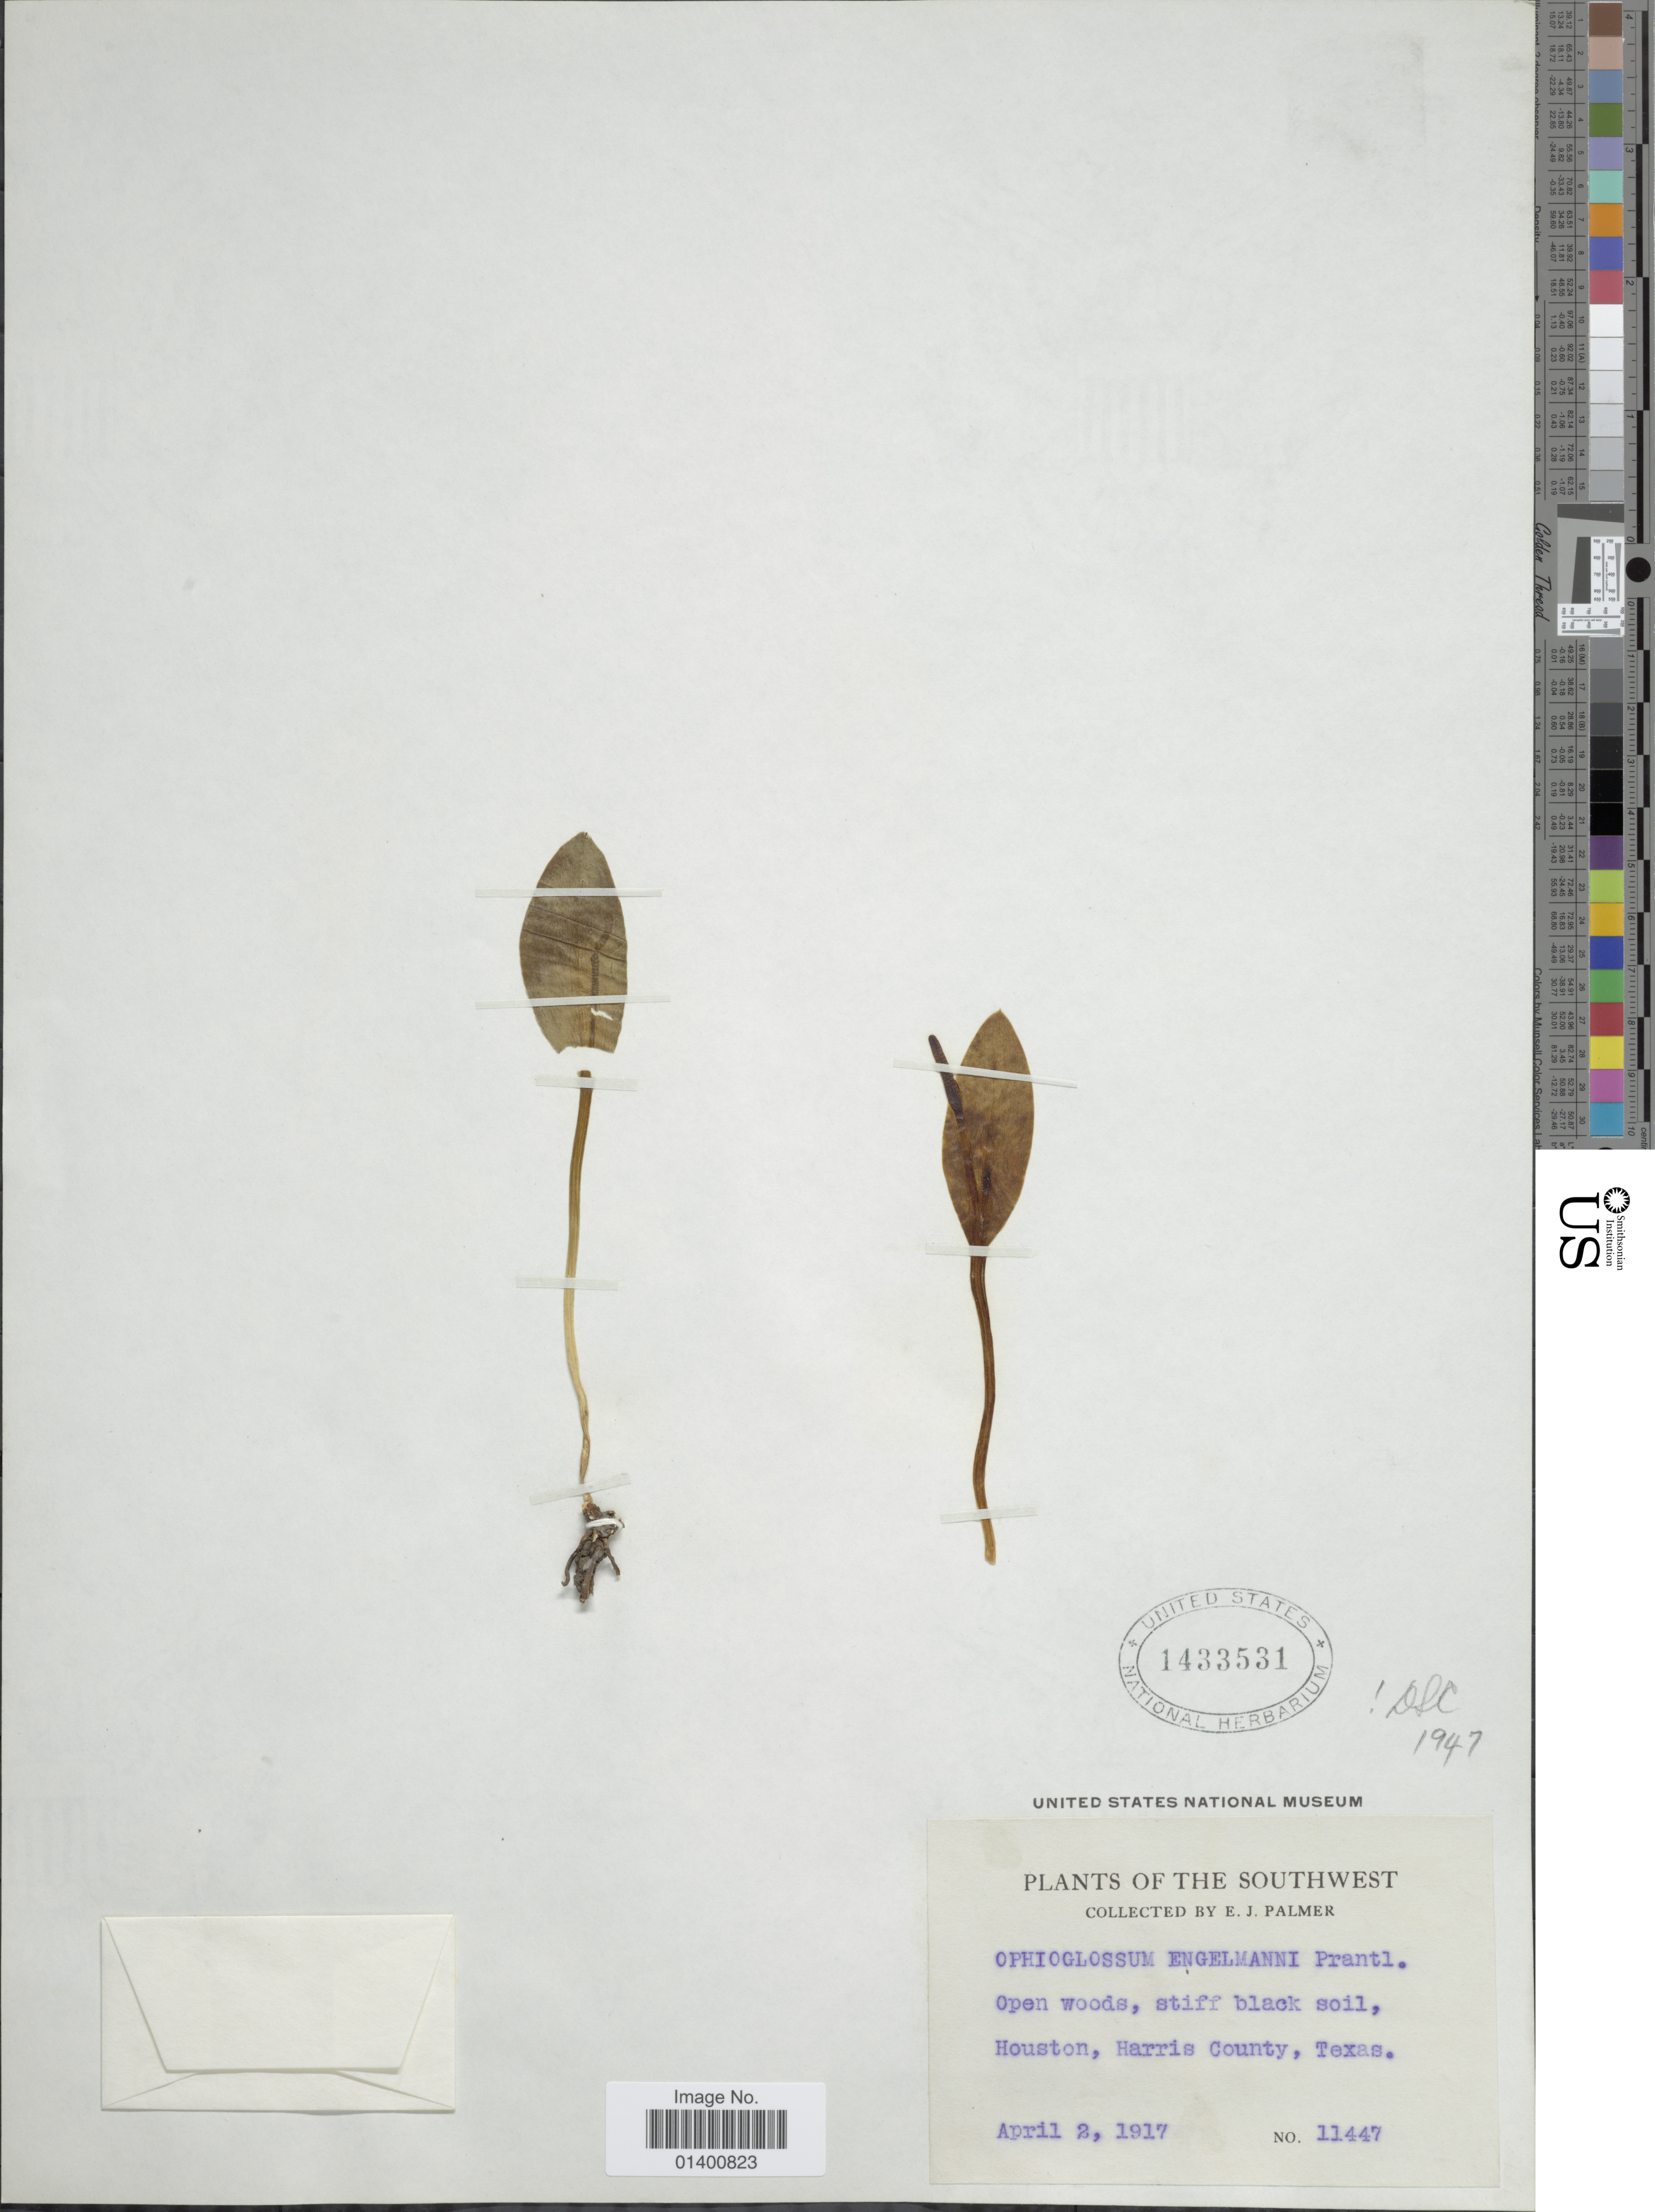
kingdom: Plantae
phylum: Tracheophyta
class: Polypodiopsida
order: Ophioglossales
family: Ophioglossaceae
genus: Ophioglossum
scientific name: Ophioglossum engelmannii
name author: Prantl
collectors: E. J. Palmer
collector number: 11447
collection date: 1917-04-02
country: United States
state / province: Texas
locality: Southwest, Houston, Harris County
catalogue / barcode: US 1433531